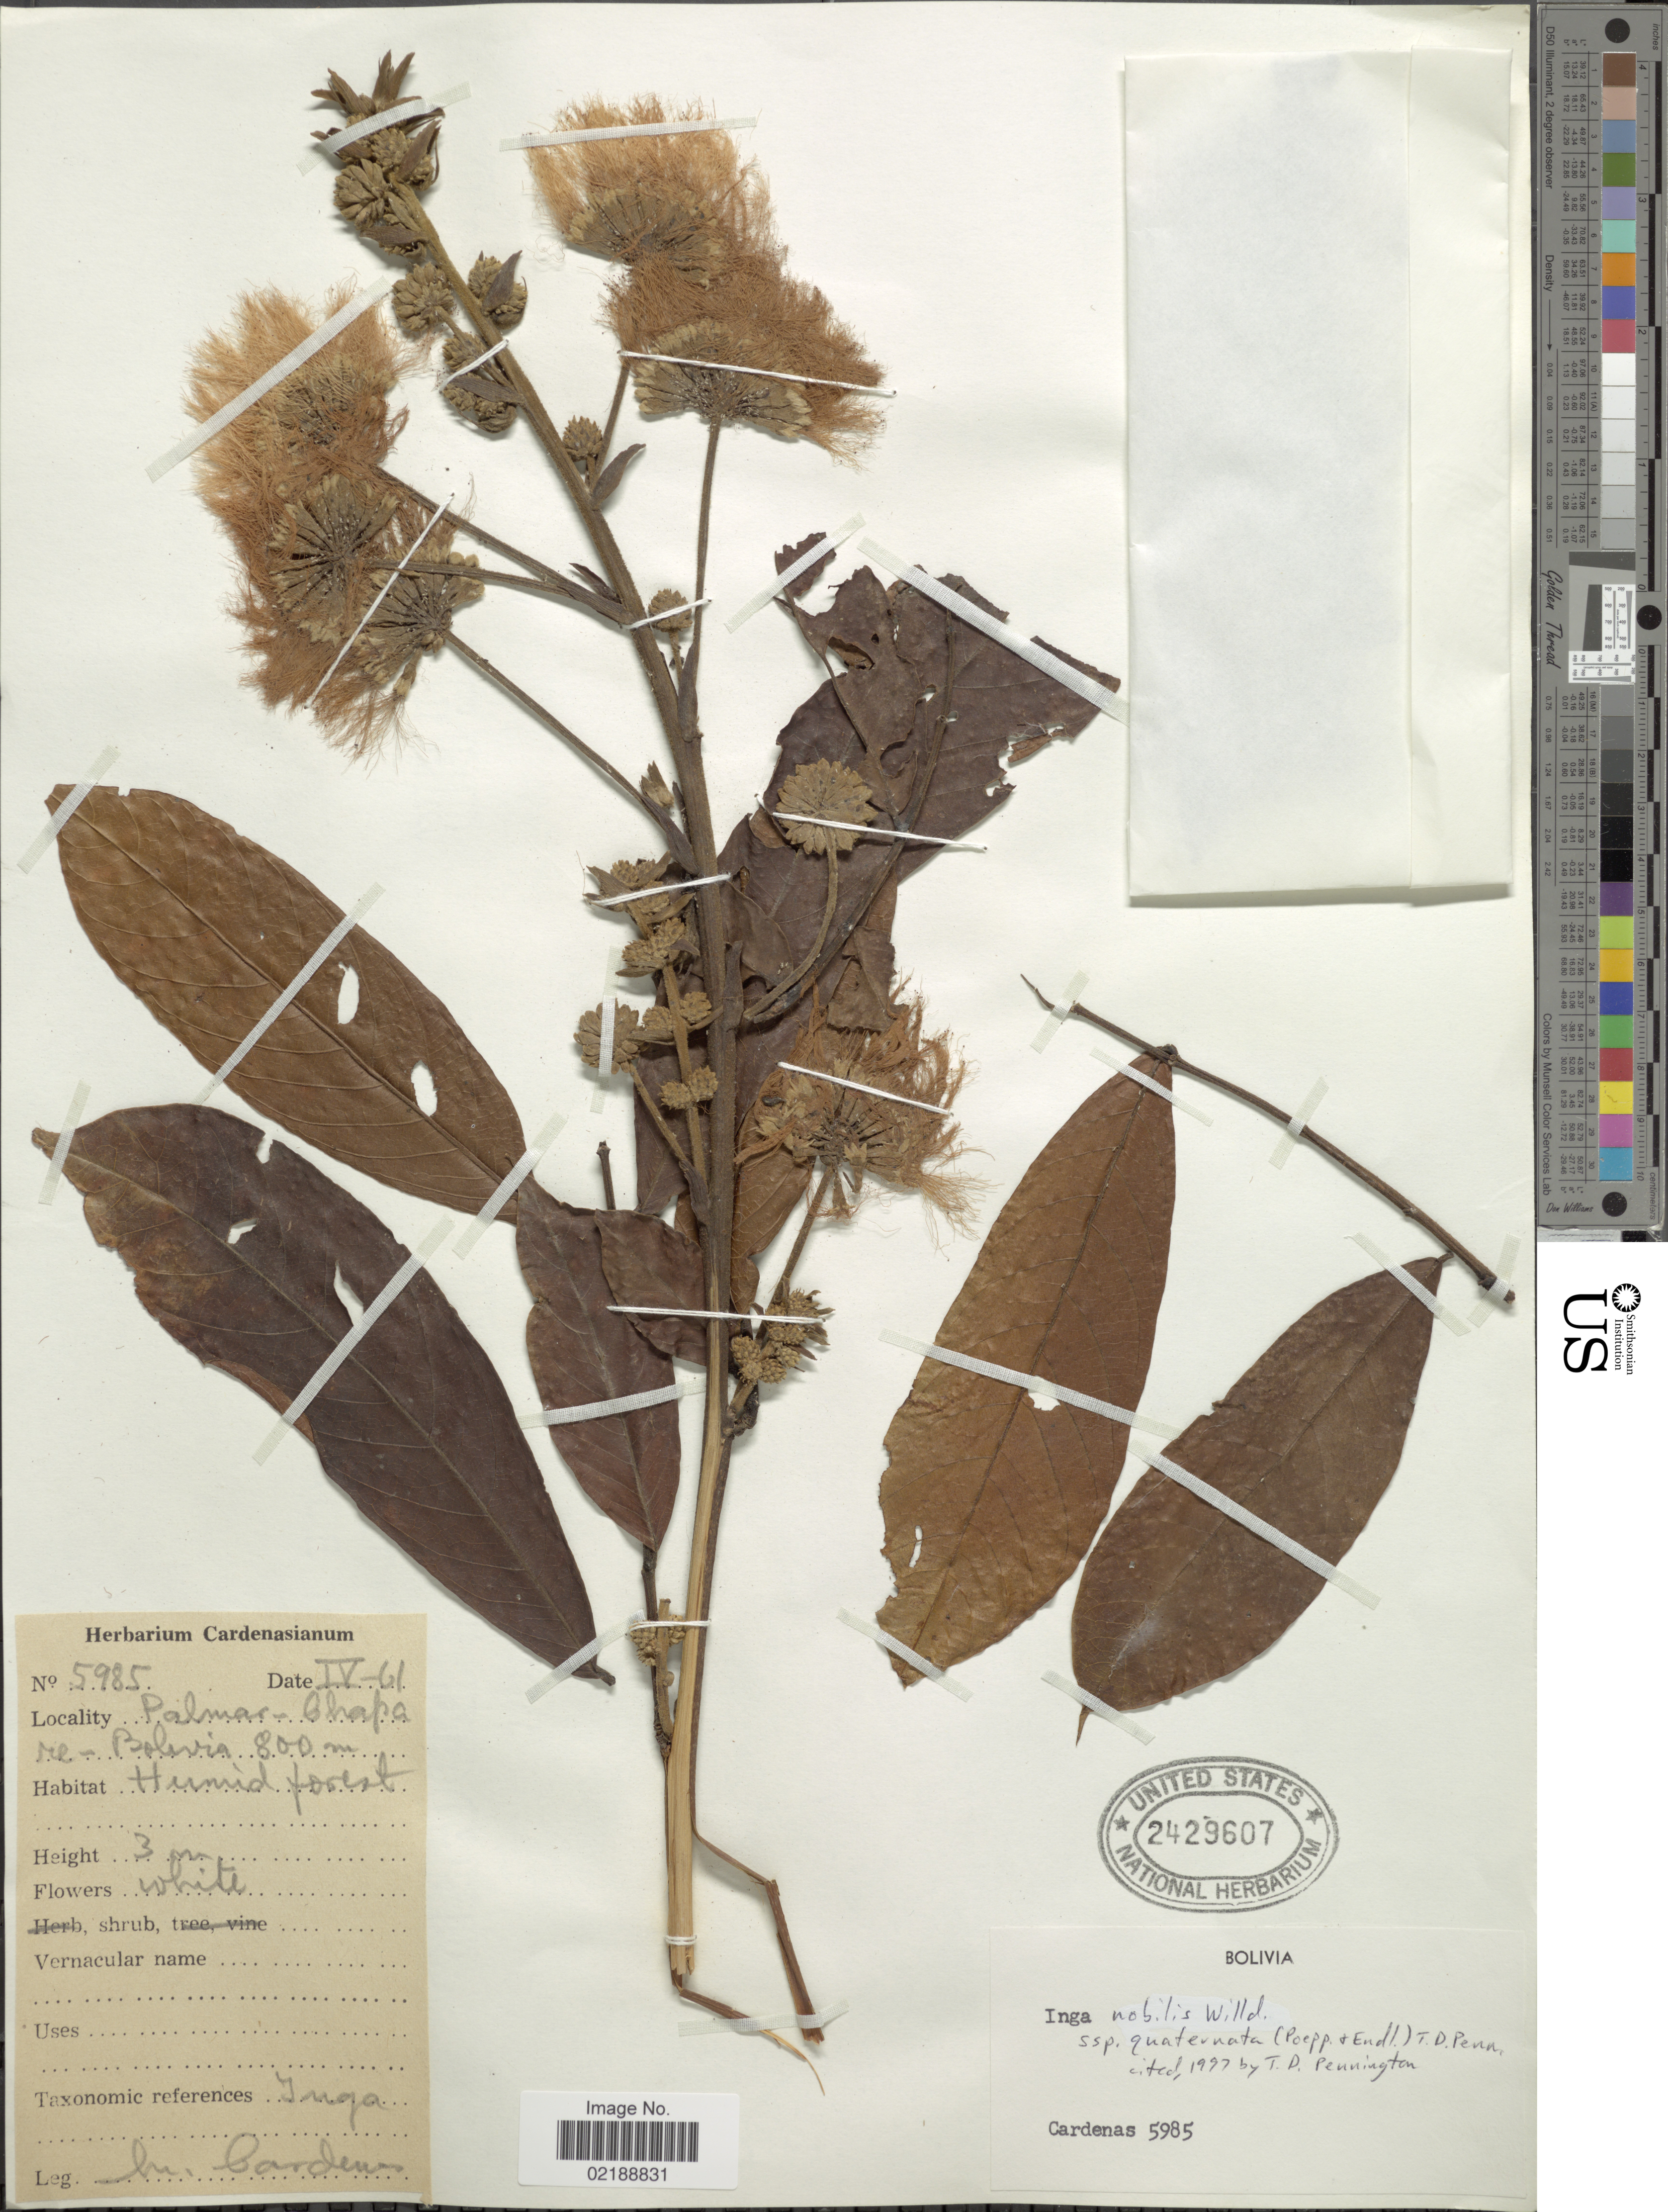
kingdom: Plantae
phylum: Tracheophyta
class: Magnoliopsida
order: Fabales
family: Fabaceae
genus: Inga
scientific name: Inga nobilis subsp. quaternata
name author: (Poepp. & Endl.) T.D. Penn.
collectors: M. Cárdenas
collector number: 595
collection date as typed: Transcribed d/m/y: /4/61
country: Bolivia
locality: Palmas - Chapame, Humid forest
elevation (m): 800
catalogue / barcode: US 2429607